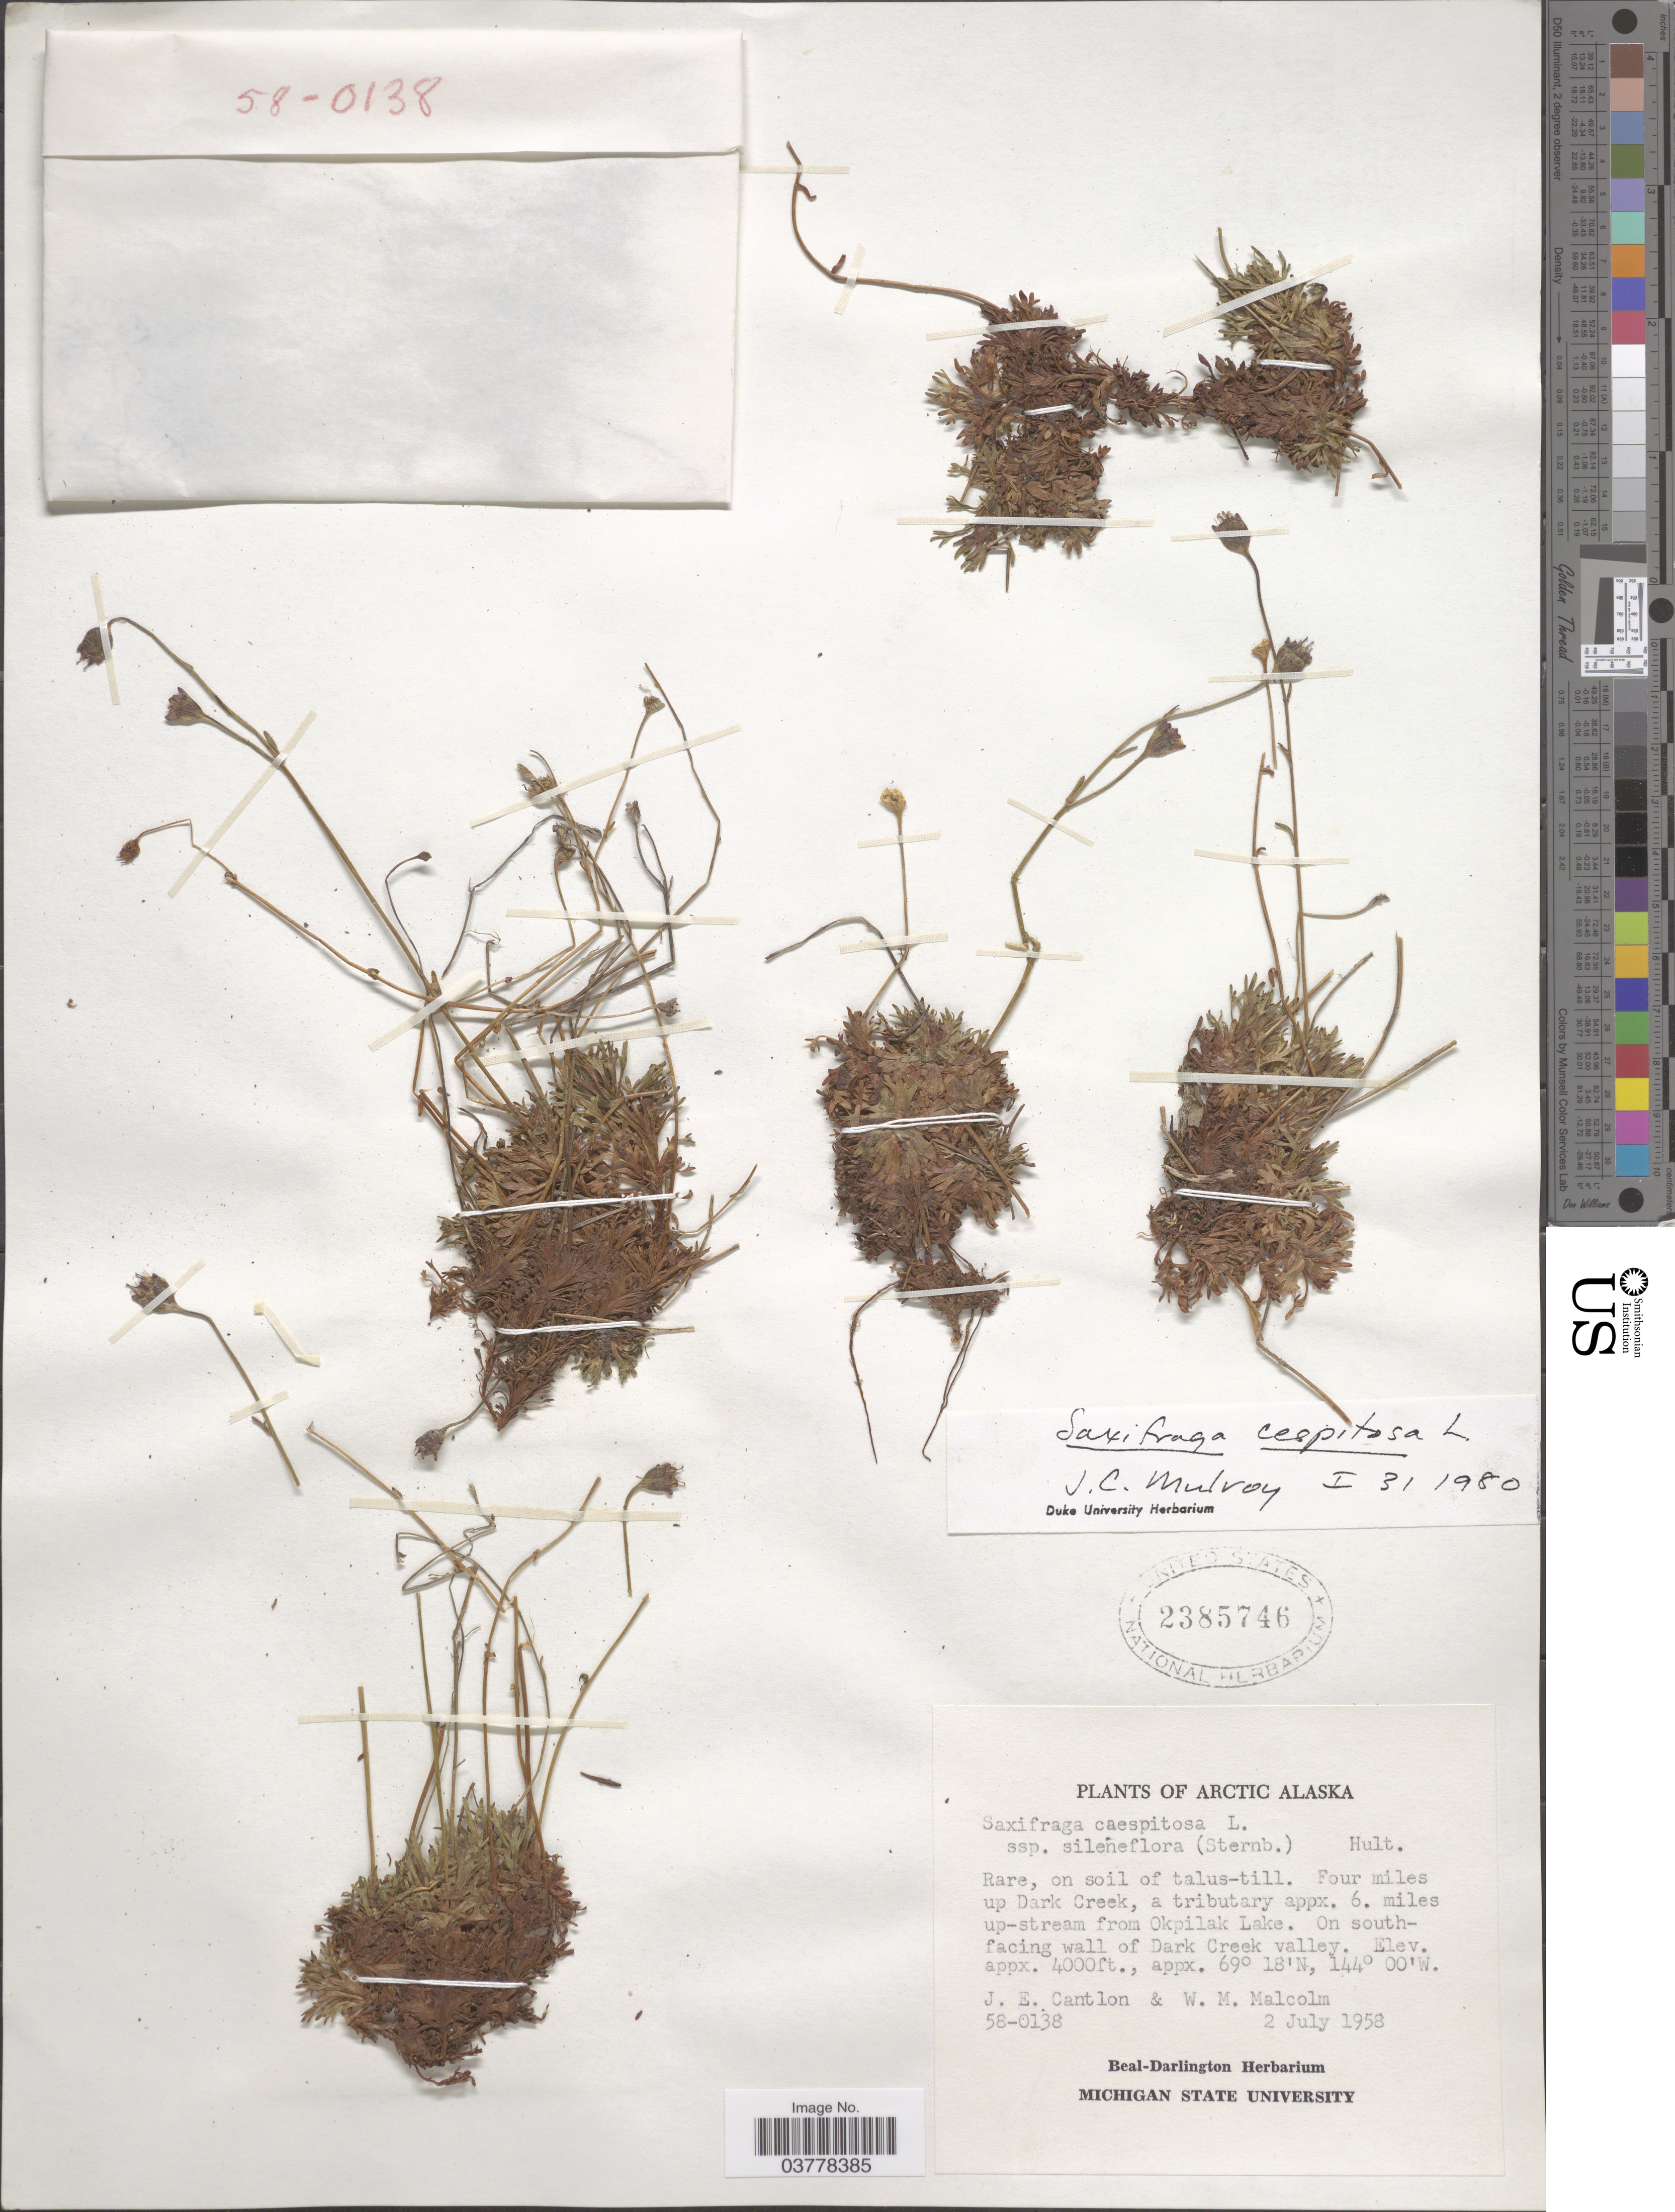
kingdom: Plantae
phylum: Tracheophyta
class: Magnoliopsida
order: Saxifragales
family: Saxifragaceae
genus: Saxifraga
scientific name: Saxifraga caespitosa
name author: L.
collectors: J. Cantlon & W. Malcolm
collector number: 58-0138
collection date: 1958-07-02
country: United States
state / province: Alaska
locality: Arctic Alaska. Four miles up Dark Creek, a tributary appx. 6 miles up-stream from Okpilak Lake. On south-facing wall of Dark Creek valley.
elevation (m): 1219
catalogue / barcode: US 2385746